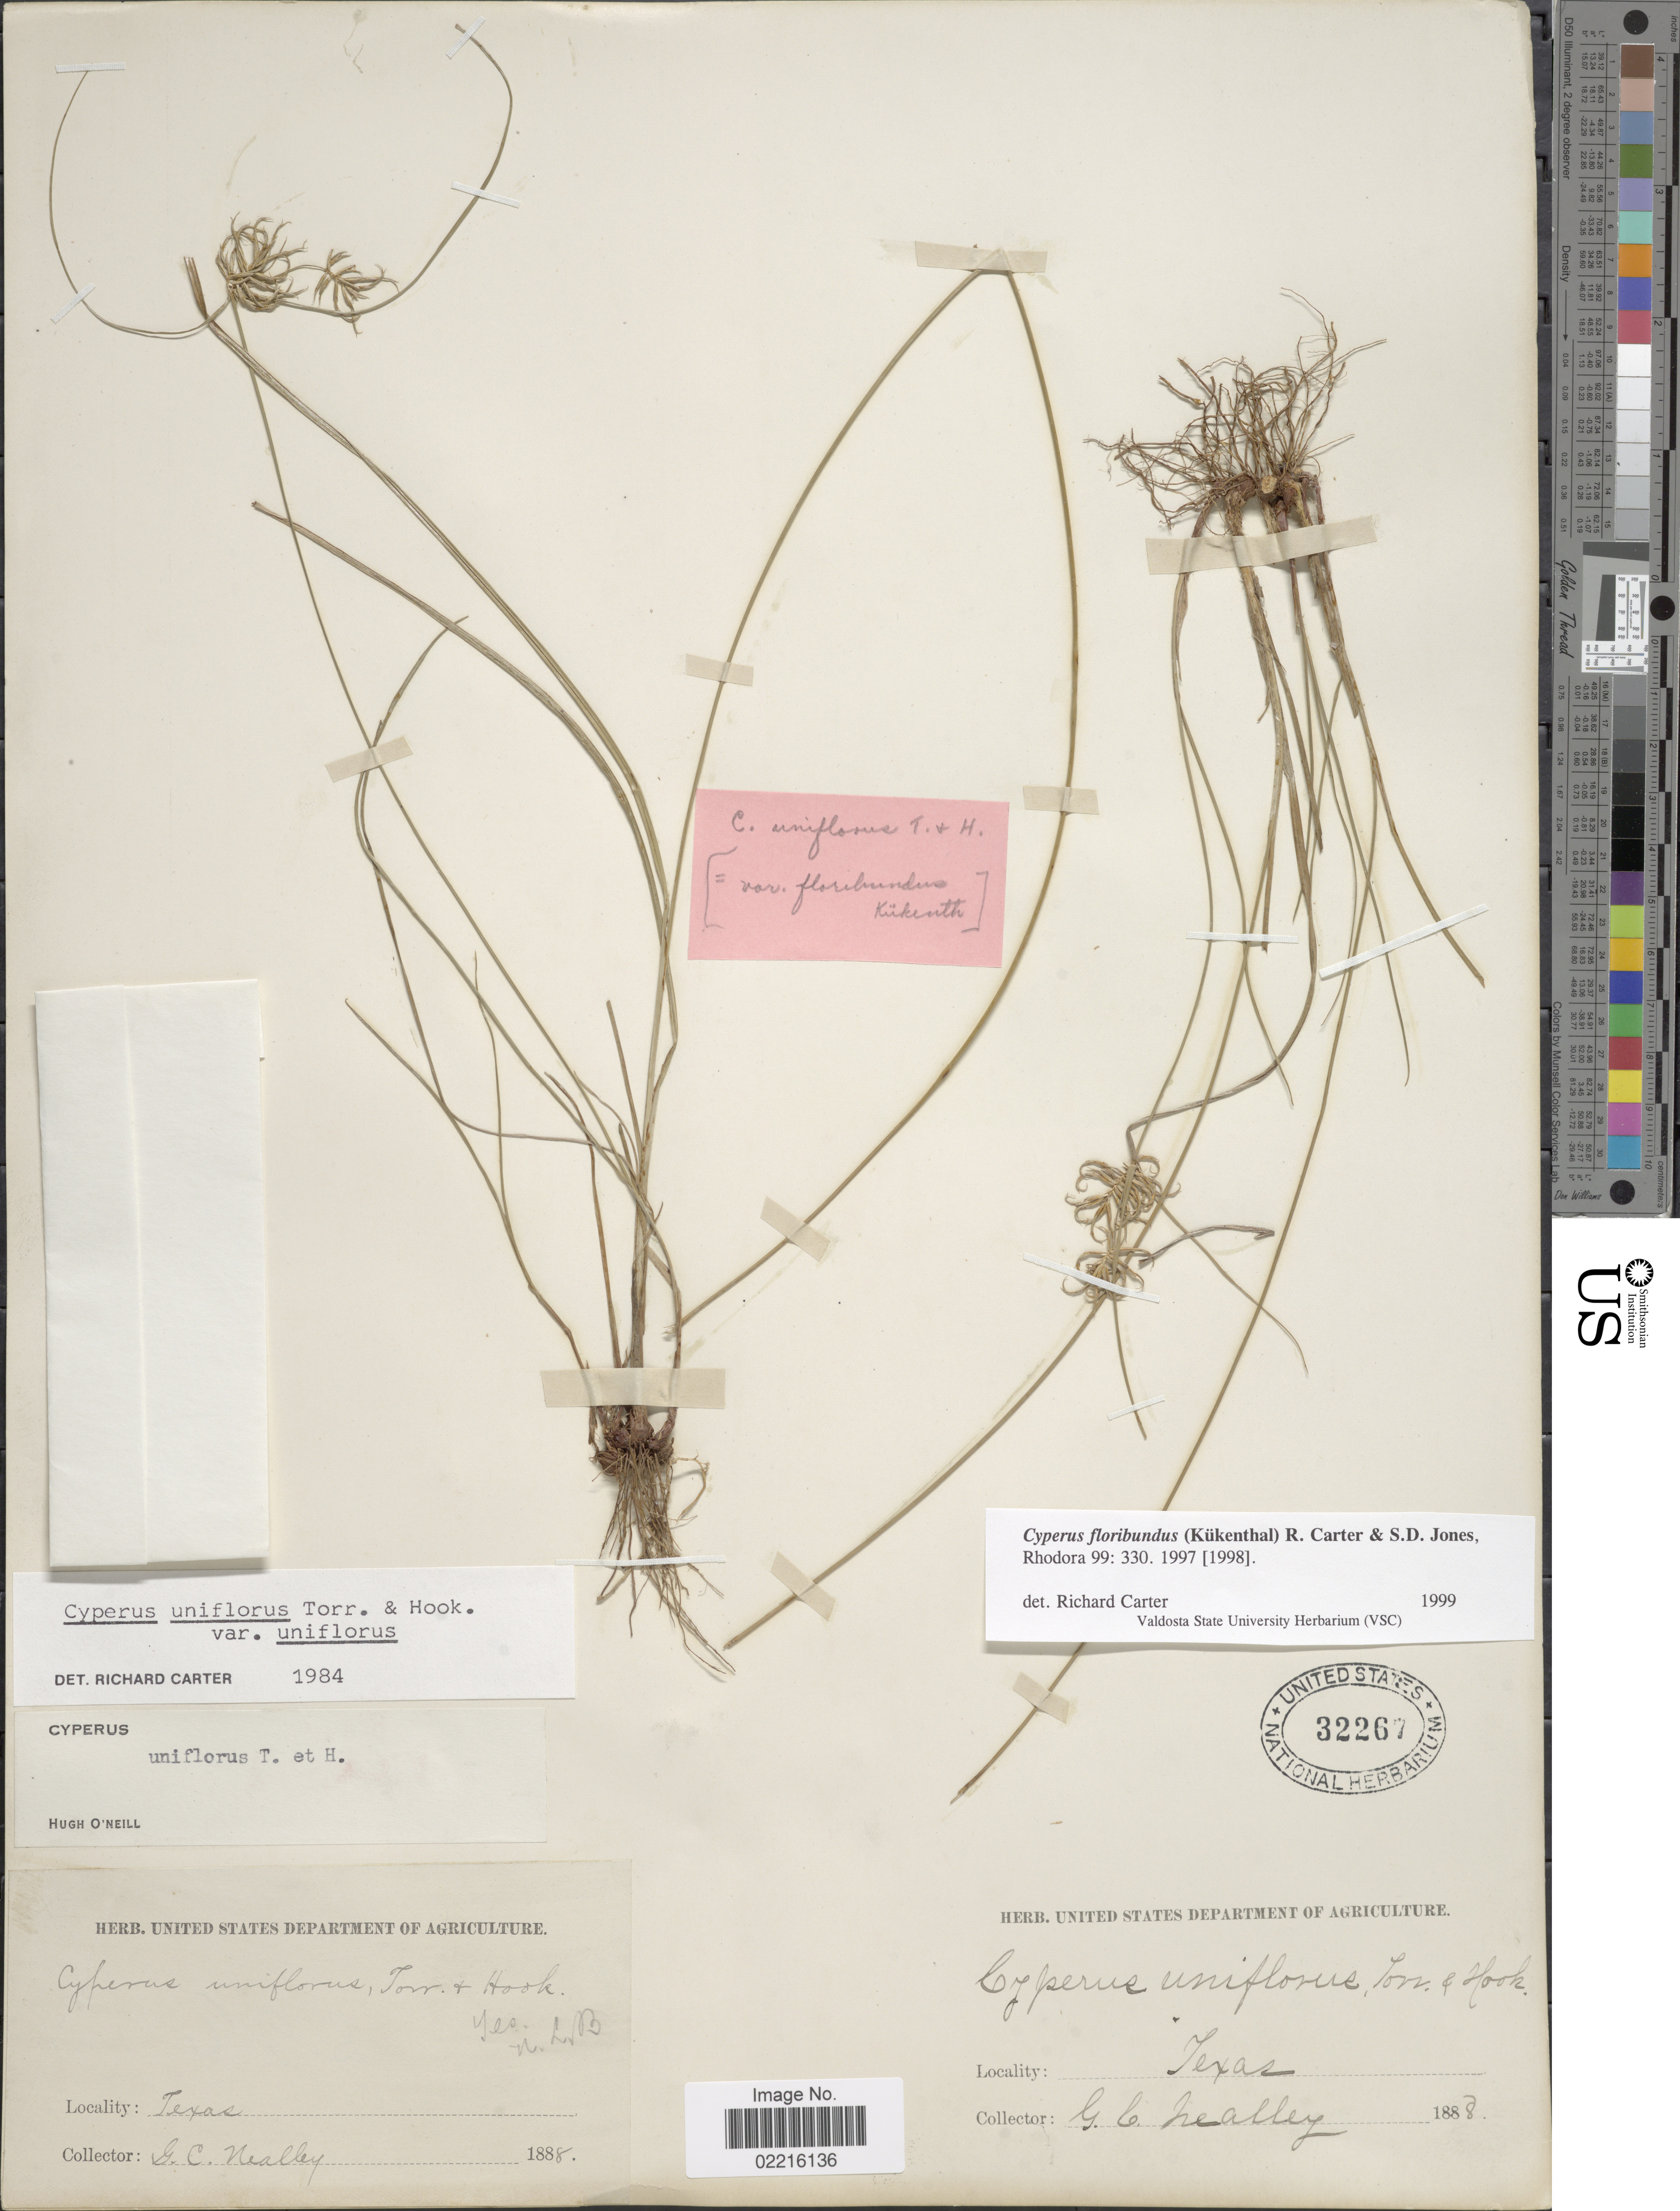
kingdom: Plantae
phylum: Tracheophyta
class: Liliopsida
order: Poales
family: Cyperaceae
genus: Cyperus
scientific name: Cyperus floribundus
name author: (Kük.) R. Carter & S.D. Jones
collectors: G. C. Nealley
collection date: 1888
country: United States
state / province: Texas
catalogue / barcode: US 32267